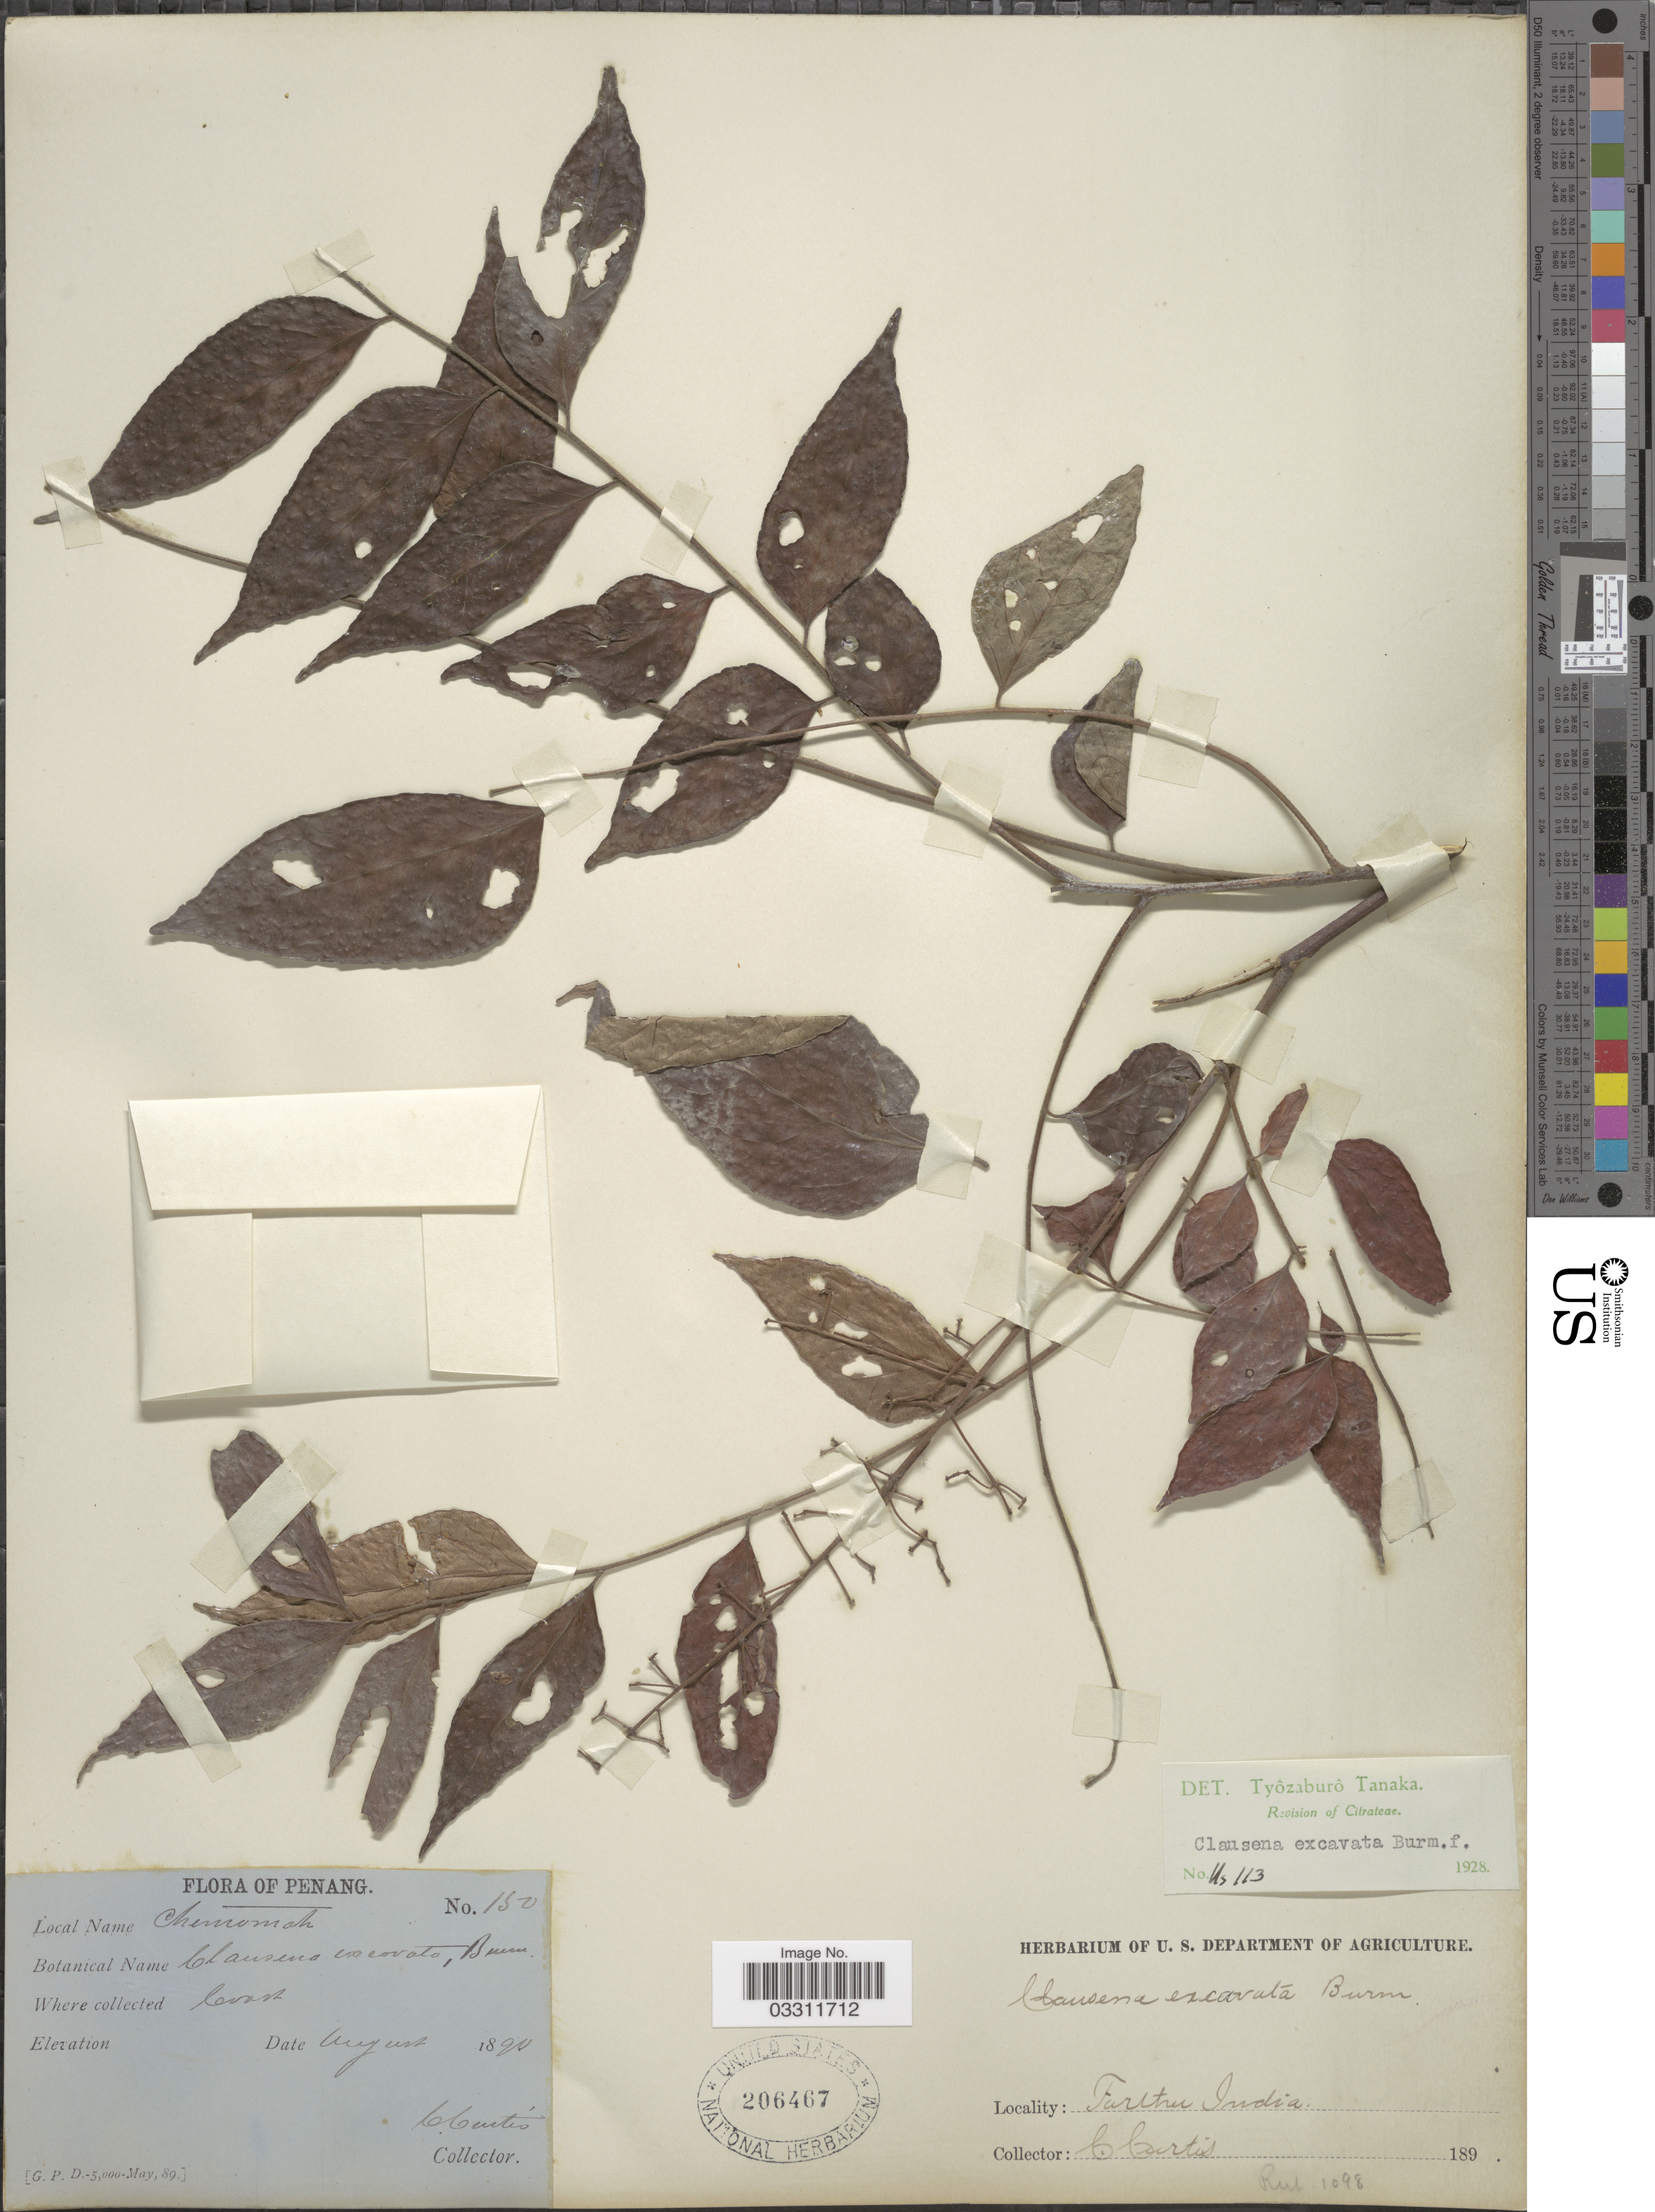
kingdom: Plantae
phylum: Tracheophyta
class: Magnoliopsida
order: Sapindales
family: Rutaceae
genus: Clausena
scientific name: Clausena excavata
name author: Burm. f.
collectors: C. Curtis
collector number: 150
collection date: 1890-08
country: Malaysia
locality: Penang. Coast. Farther India.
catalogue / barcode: US 206467